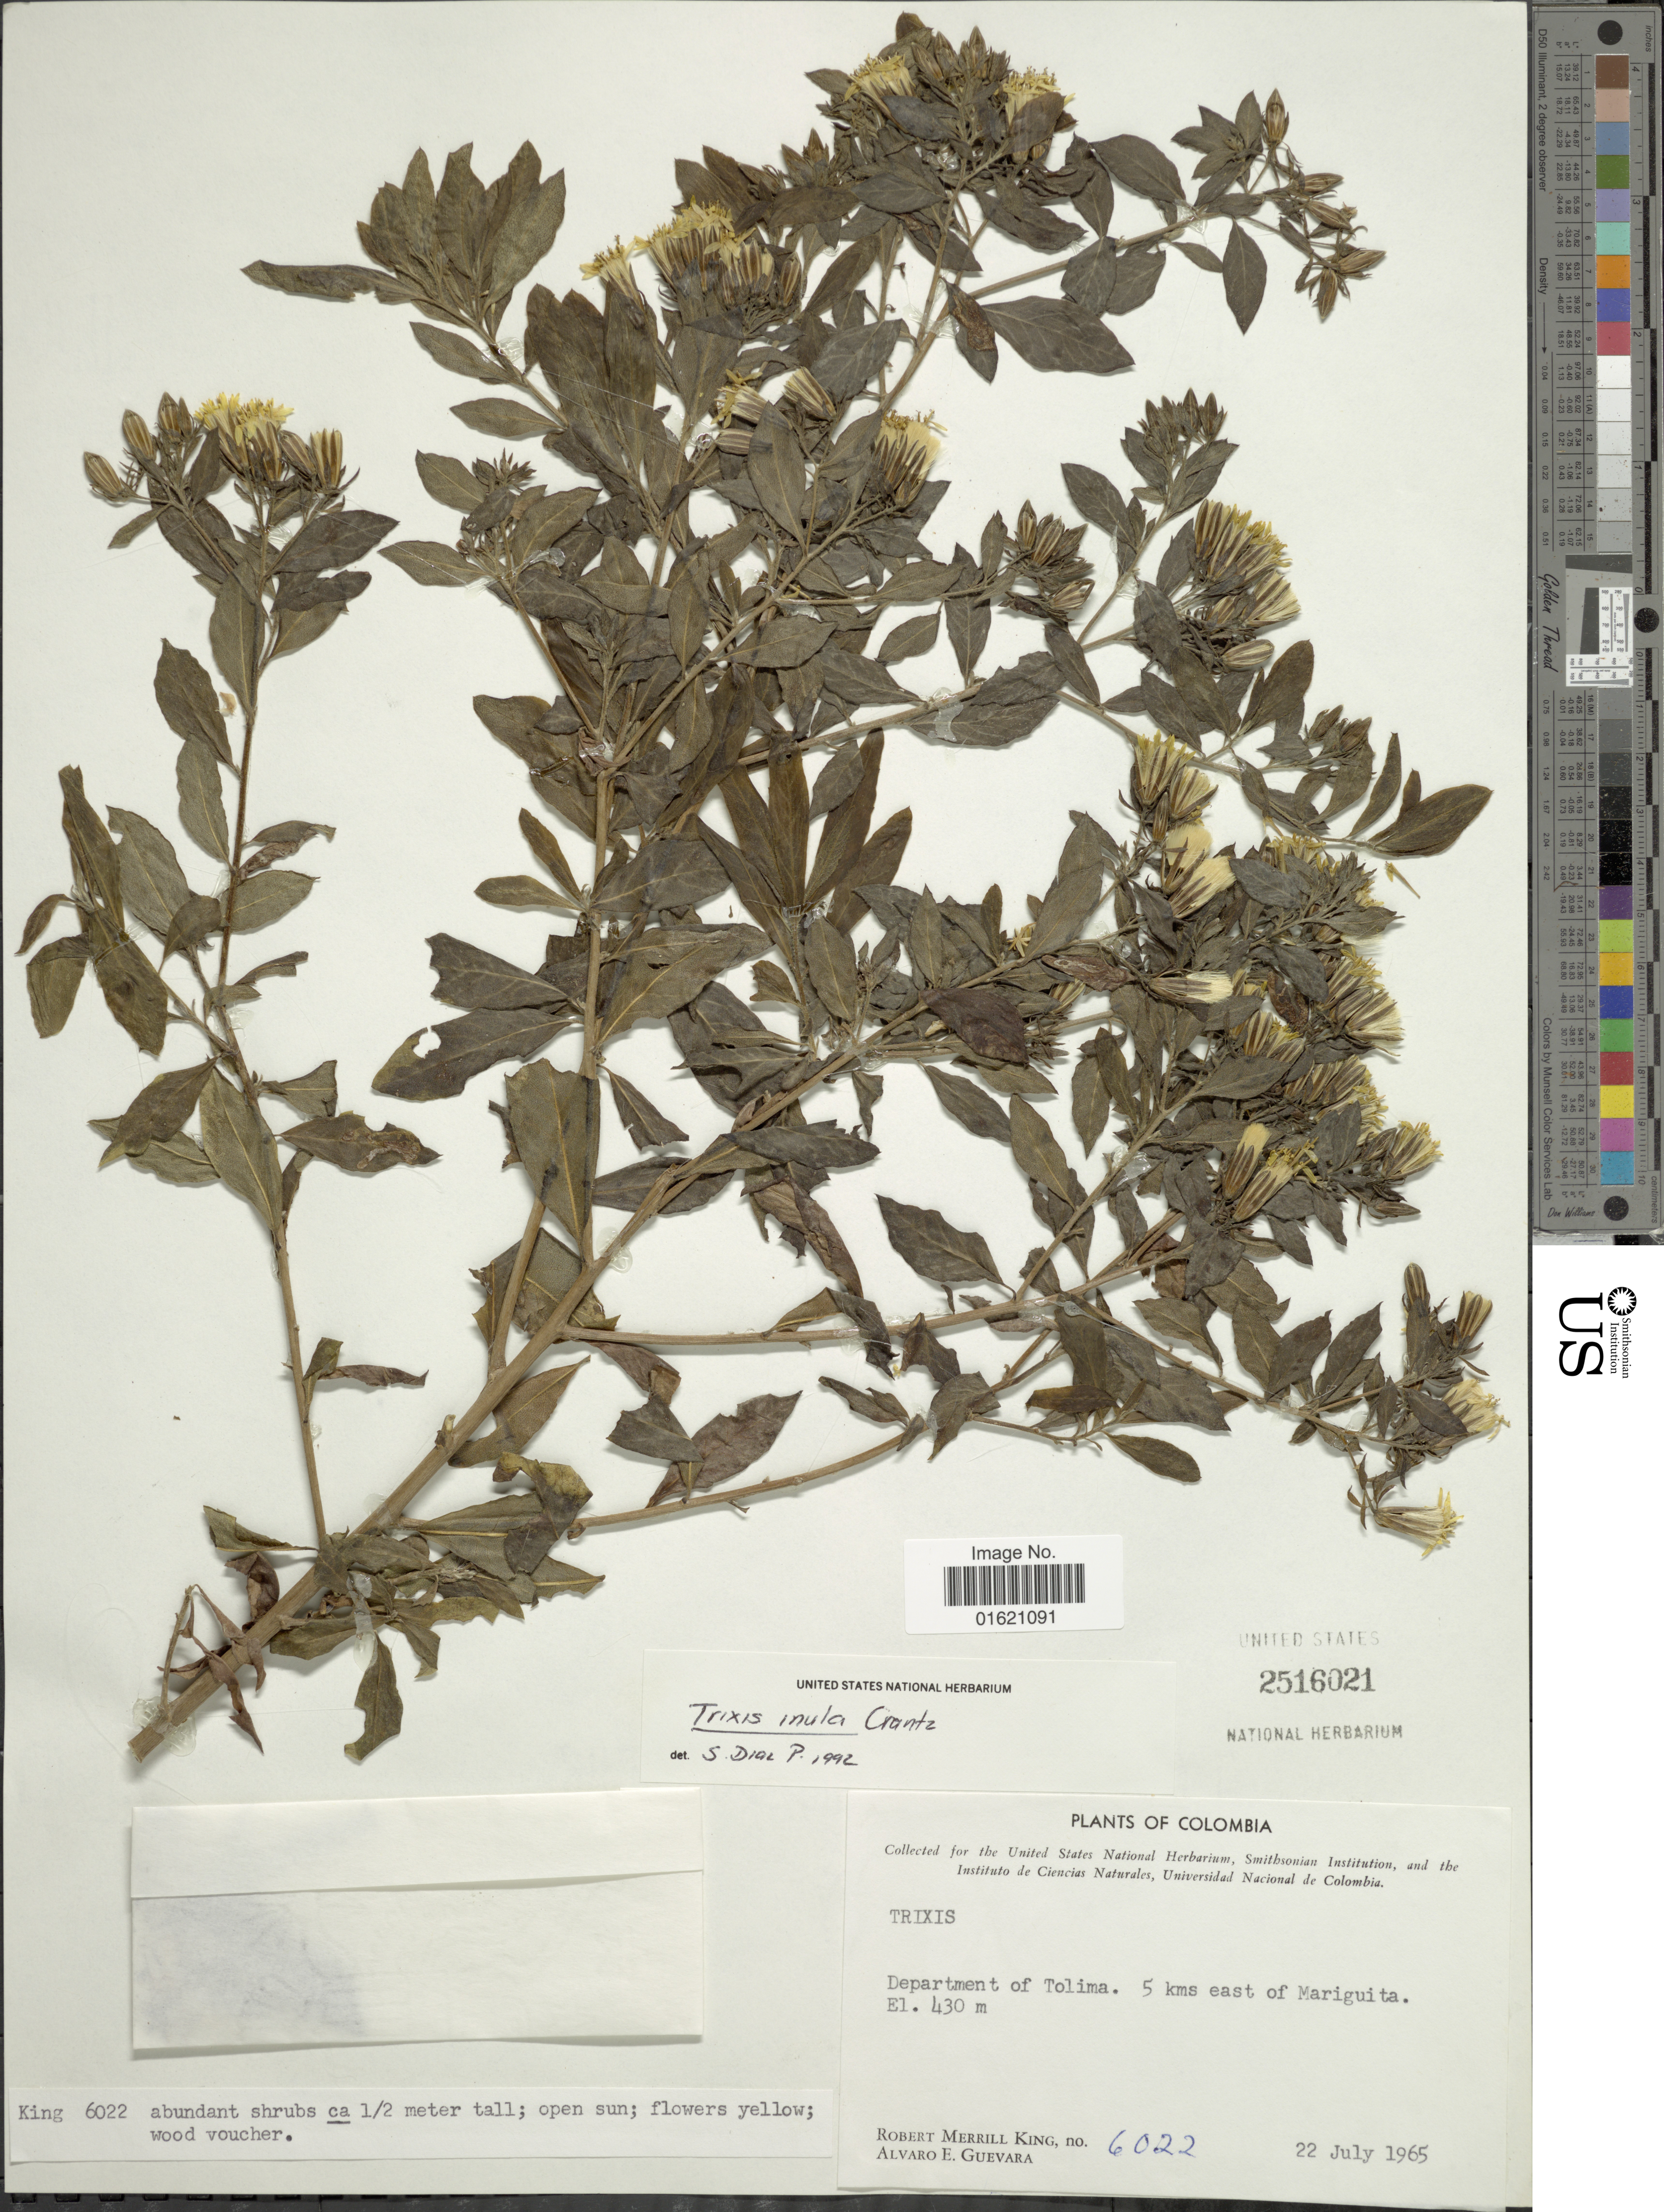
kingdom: Plantae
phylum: Tracheophyta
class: Magnoliopsida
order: Asterales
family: Asteraceae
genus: Trixis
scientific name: Trixis inula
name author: Crantz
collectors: R. M. King & A. E. Guevara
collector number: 6022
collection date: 1965-07-22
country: Colombia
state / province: Tolima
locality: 5 kms east of Mariguita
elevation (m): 430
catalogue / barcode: US 2516021